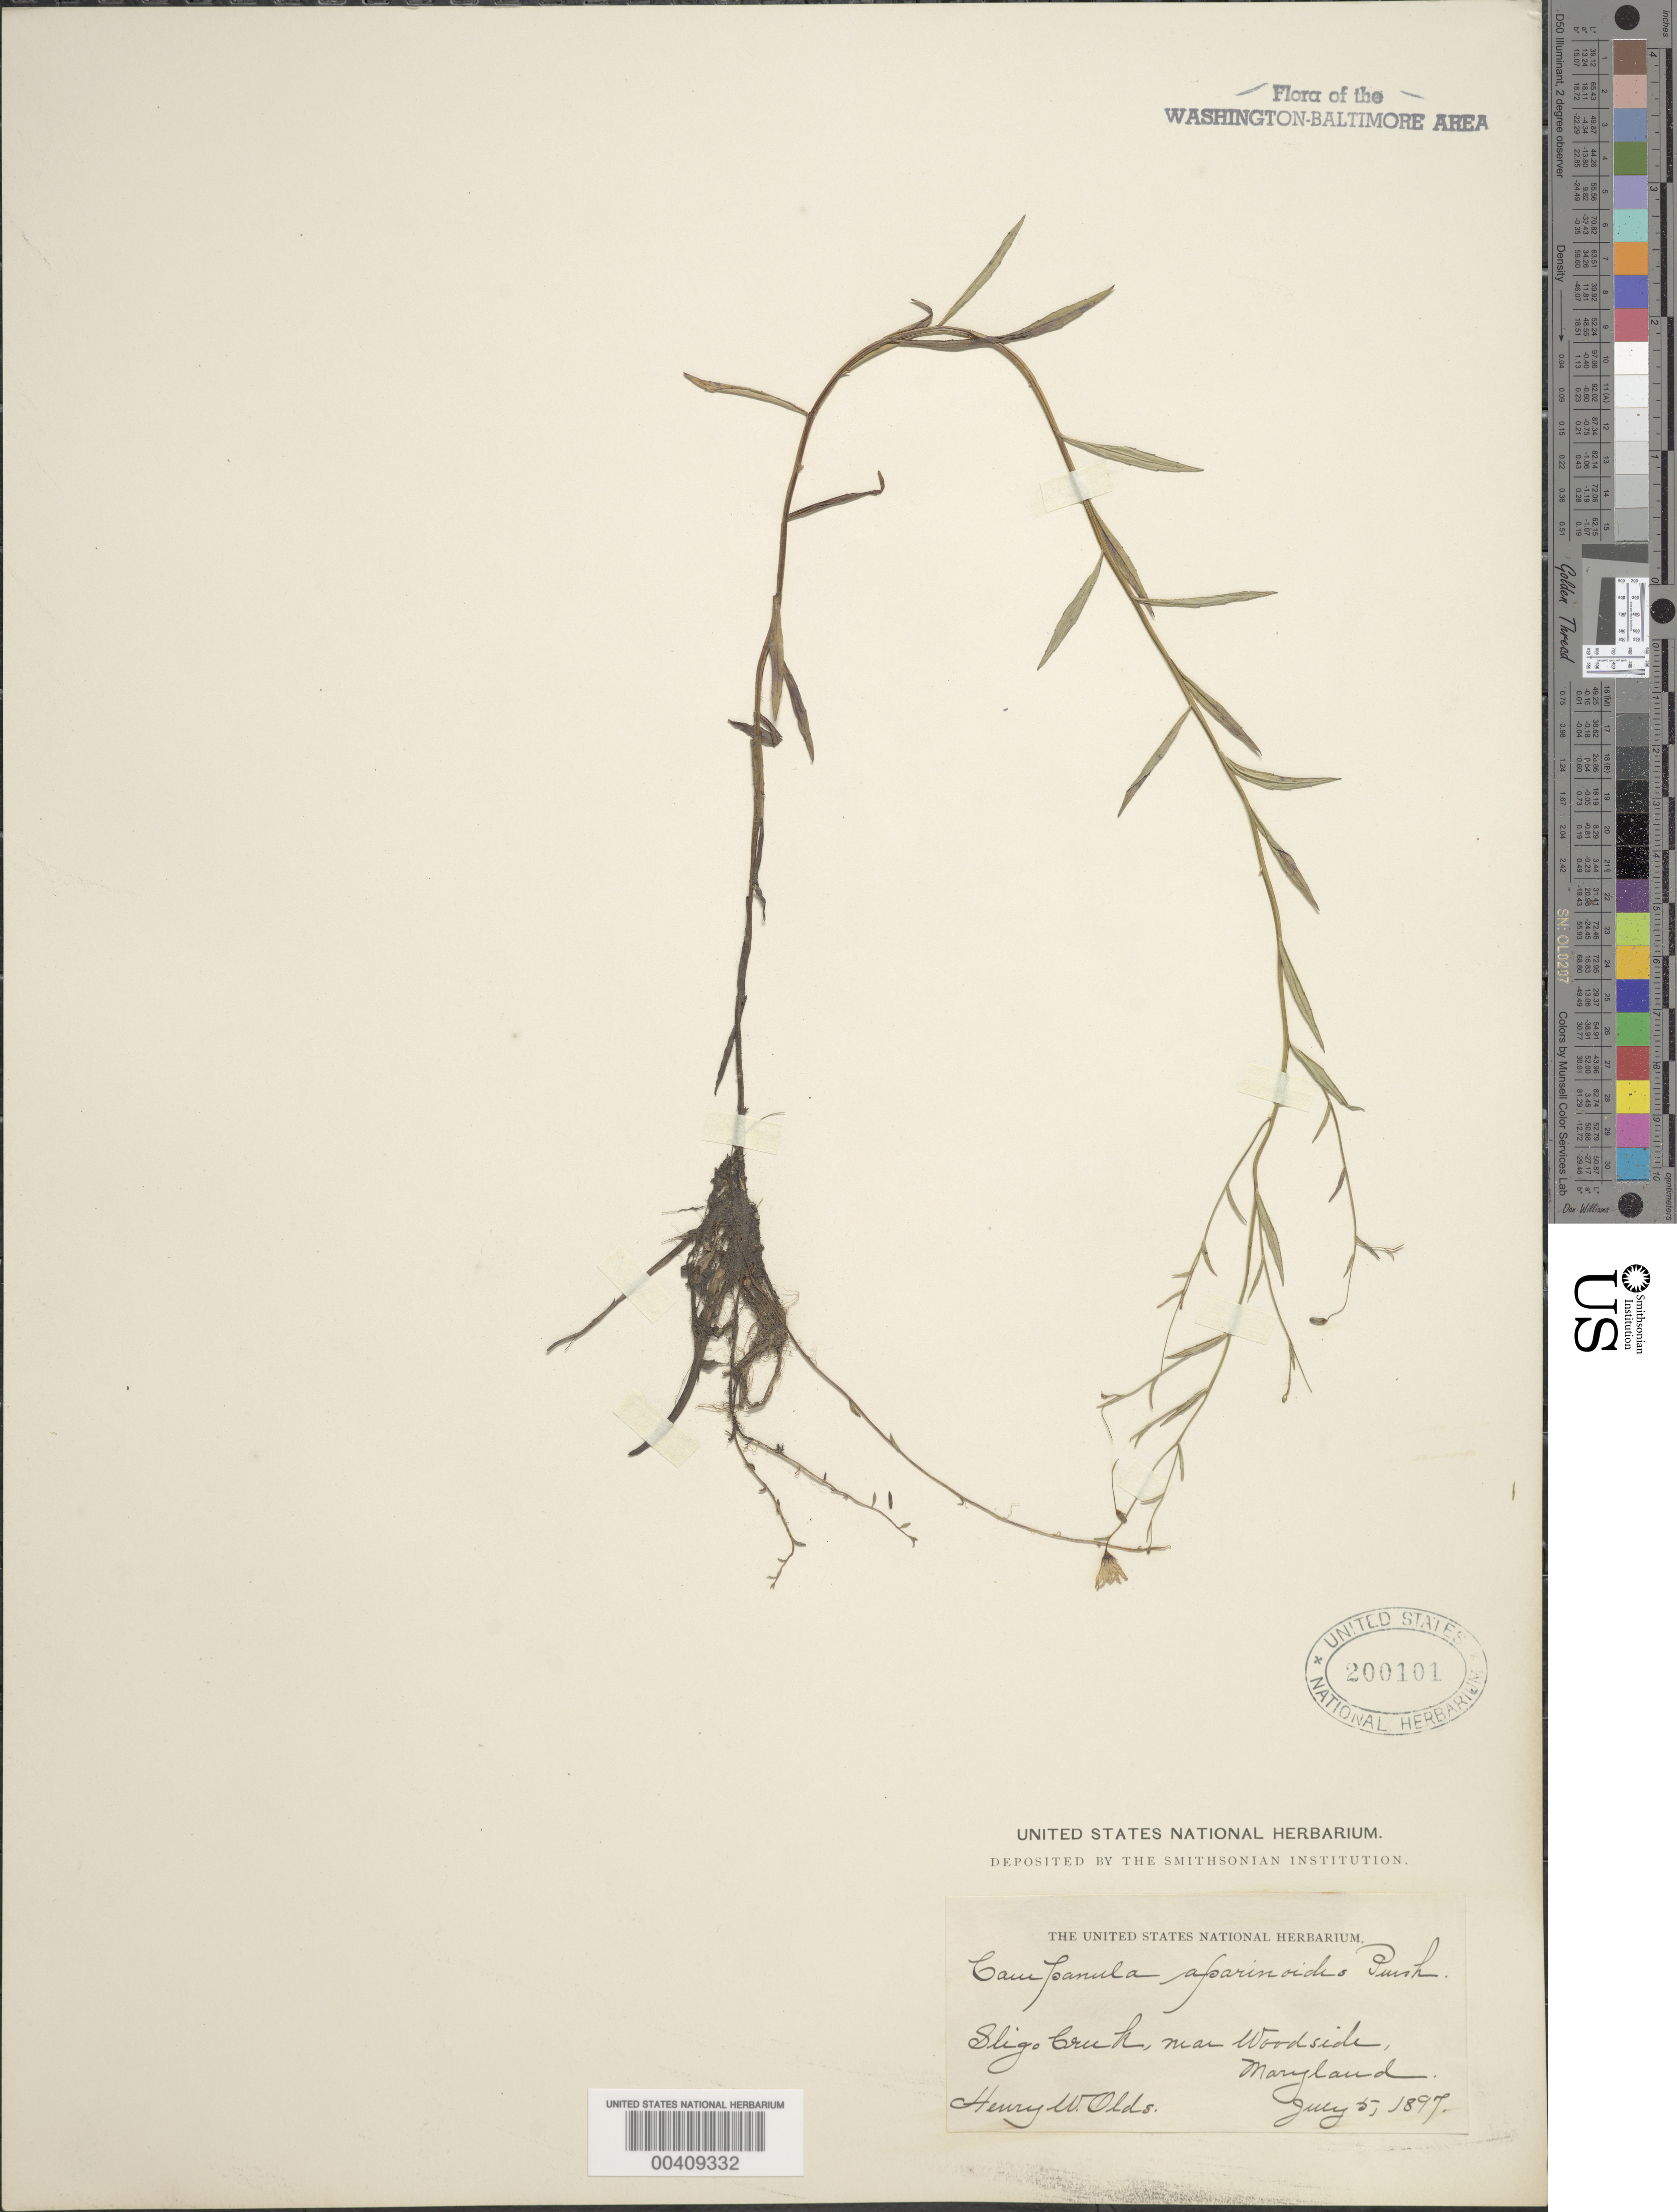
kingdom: Plantae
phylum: Tracheophyta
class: Magnoliopsida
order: Asterales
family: Campanulaceae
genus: Campanula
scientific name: Campanula aparinoides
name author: Pursh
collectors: H. W. Olds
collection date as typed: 05 Jul 1897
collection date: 1897-07-05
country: United States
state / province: Maryland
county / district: Montgomery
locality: Sligo Creek near Woodside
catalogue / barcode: US 200101